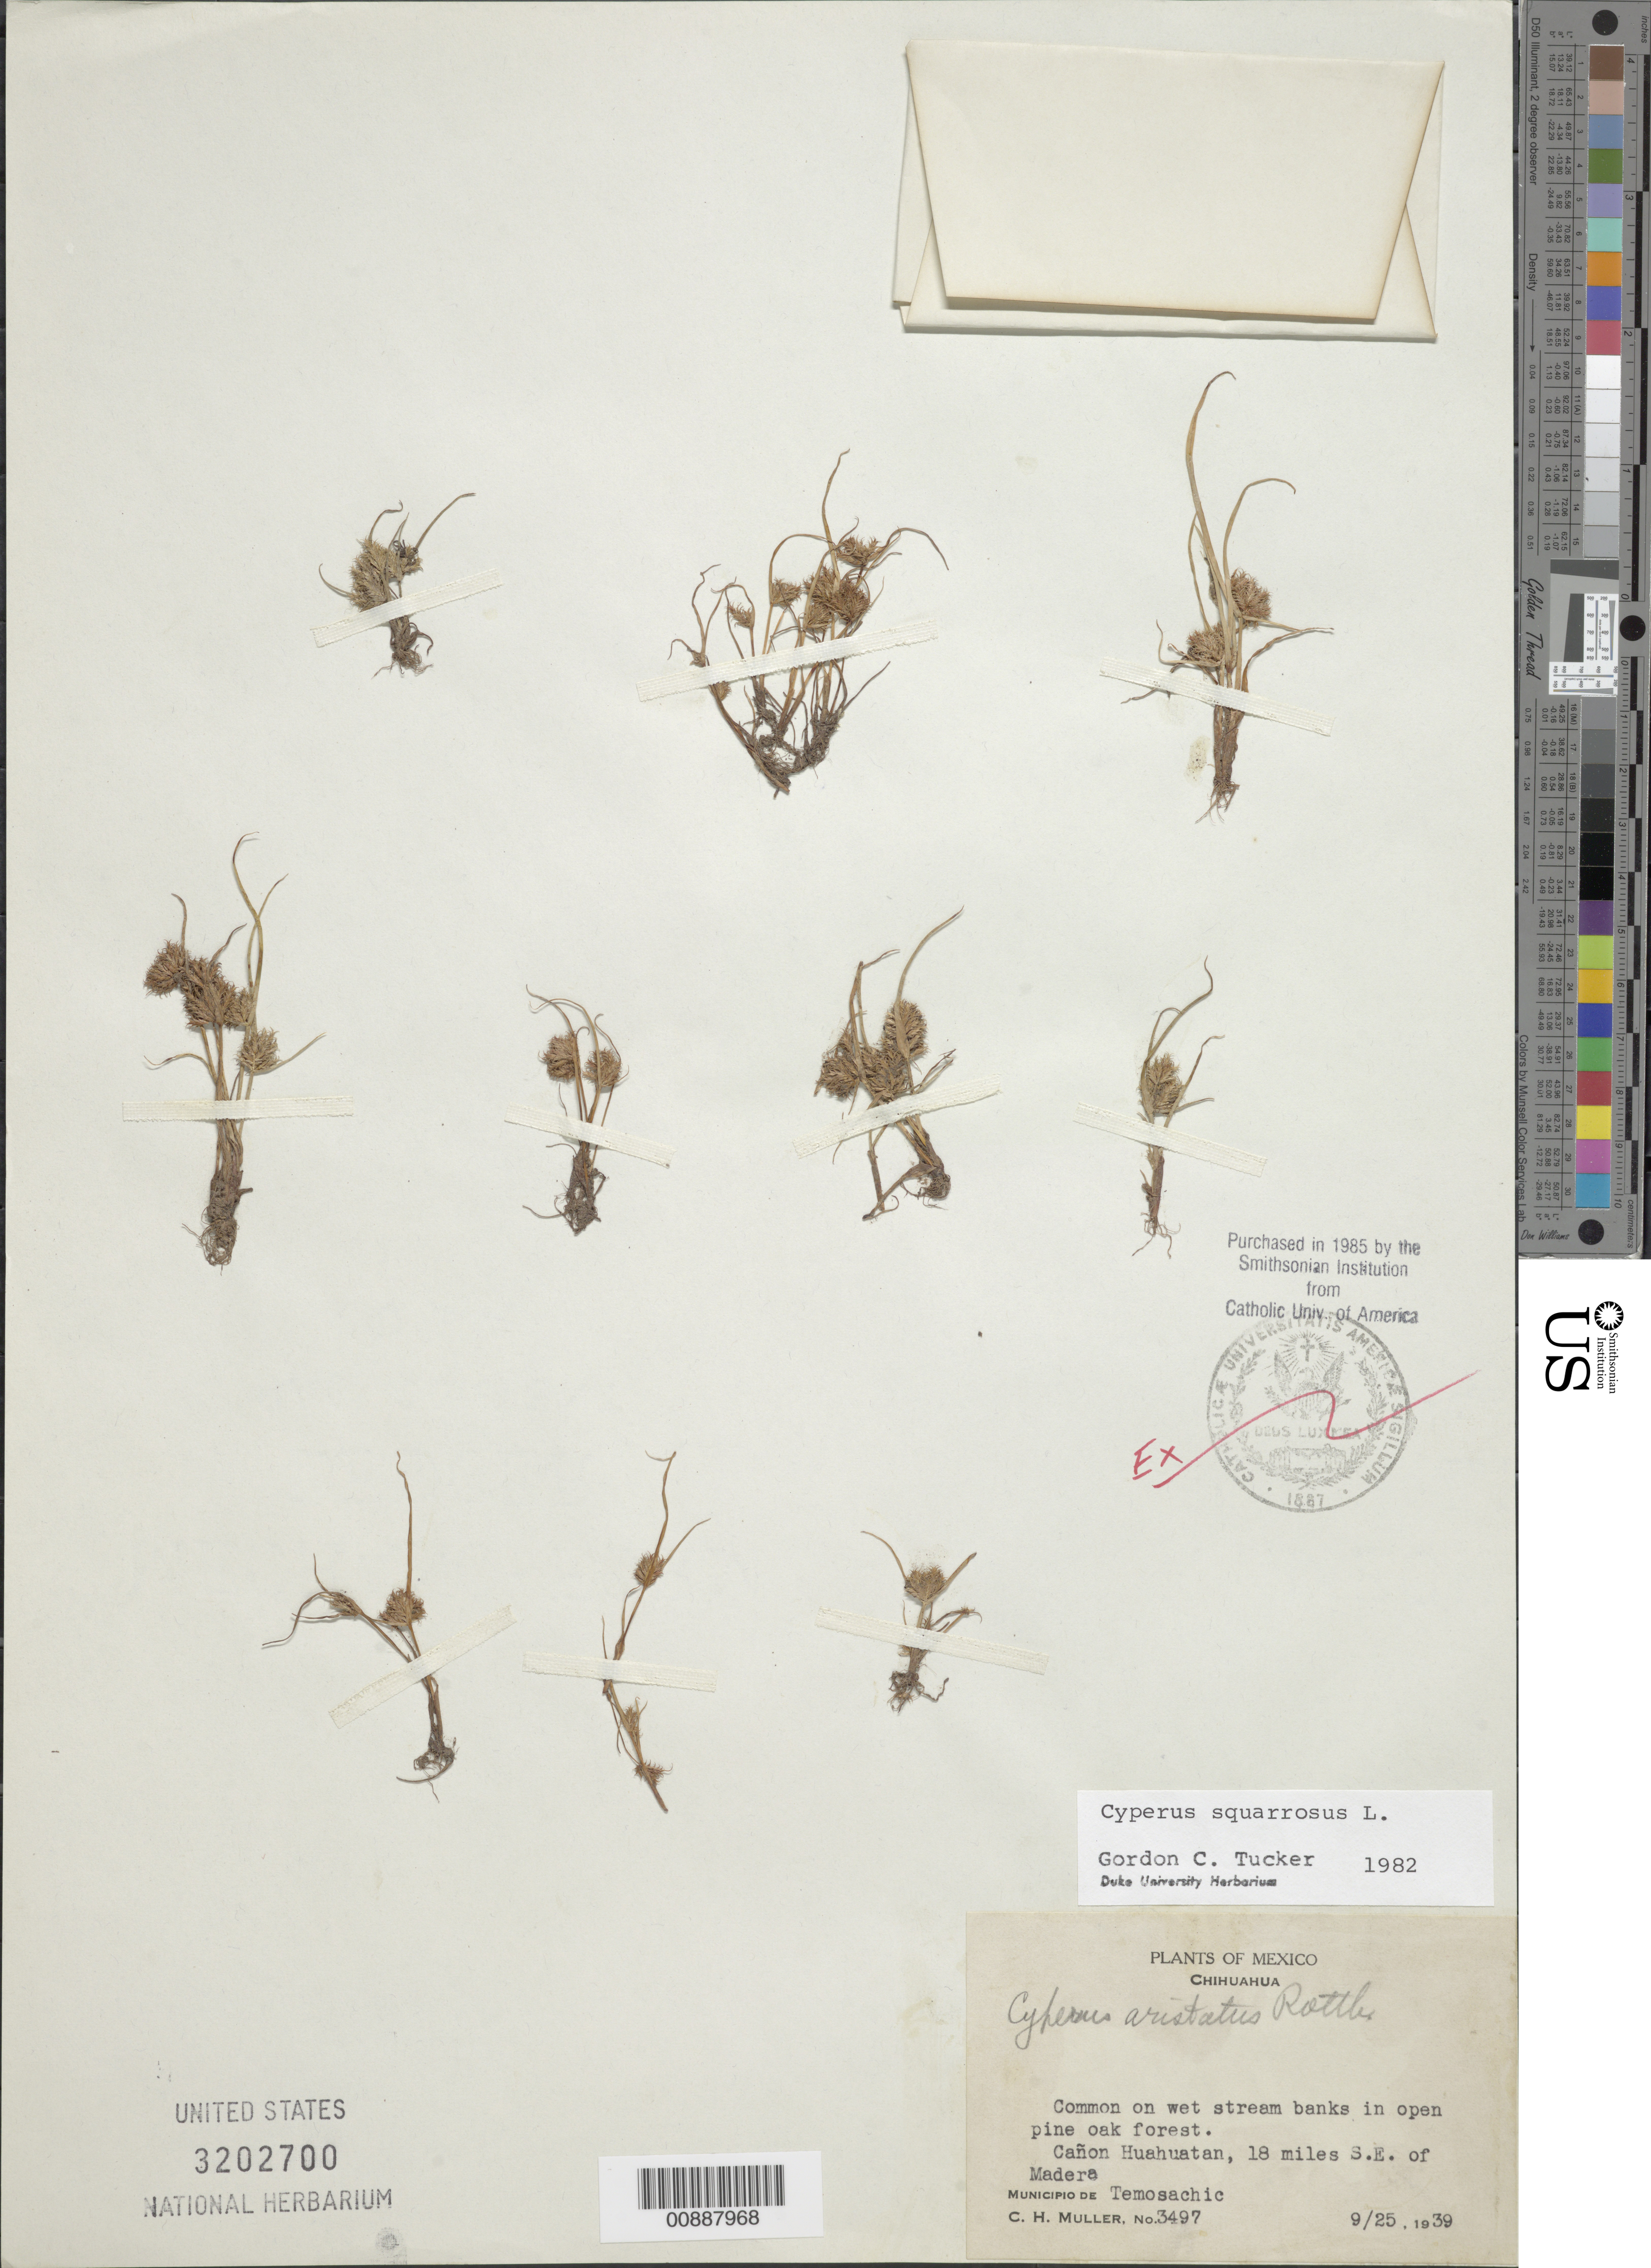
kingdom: Plantae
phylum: Tracheophyta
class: Liliopsida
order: Poales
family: Cyperaceae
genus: Cyperus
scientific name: Cyperus squarrosus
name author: L.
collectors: C. H. Muller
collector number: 3497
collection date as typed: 25 Sep 1939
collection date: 1939-09-25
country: Mexico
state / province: Chihuahua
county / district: Temosachic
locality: Cañon Huahuatan, 18 miles SE of Madera, Municipio de Temosachic, Chihuahua.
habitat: Common on wet stream banks in open pine-oak forest.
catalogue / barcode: US 3202700